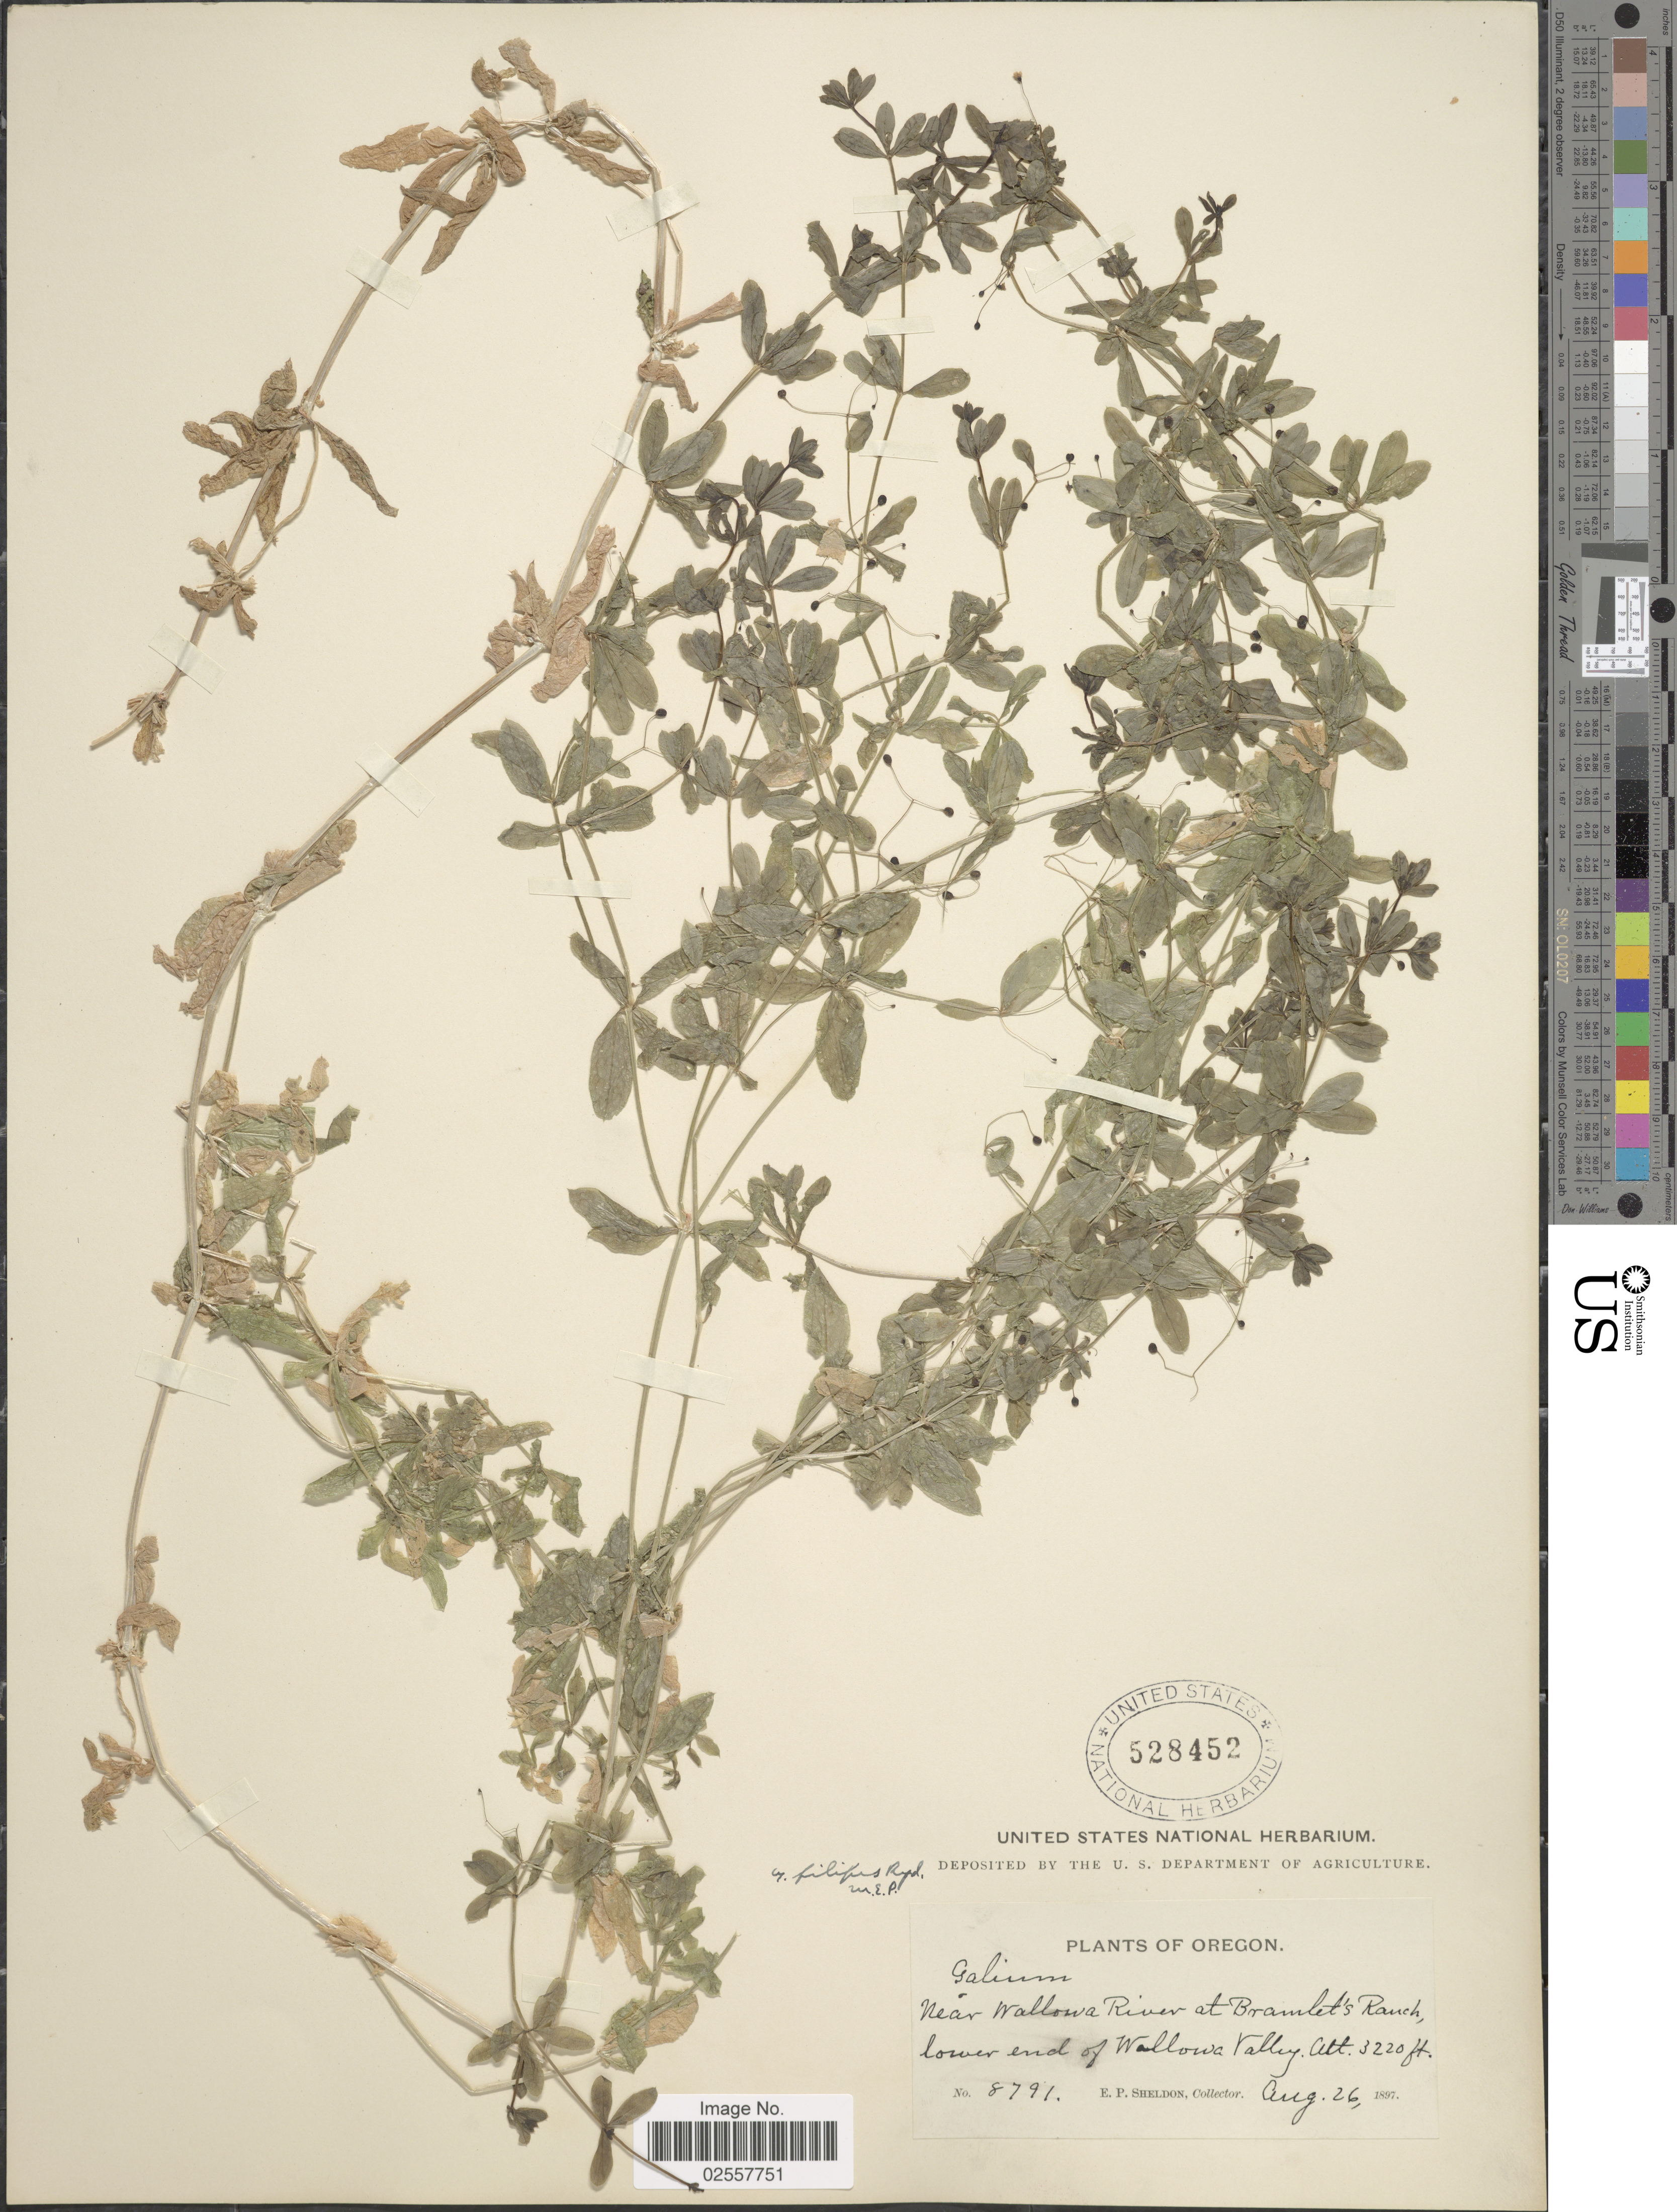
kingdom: Plantae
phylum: Tracheophyta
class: Magnoliopsida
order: Gentianales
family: Rubiaceae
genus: Galium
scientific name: Galium filipes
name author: Rydb.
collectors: E. P. Sheldon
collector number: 8791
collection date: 1897-08-26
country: United States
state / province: Oregon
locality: Near Wallowa River at Bramlet's Ranch, lower end of Wallowa Valley.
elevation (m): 981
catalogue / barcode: US 528452